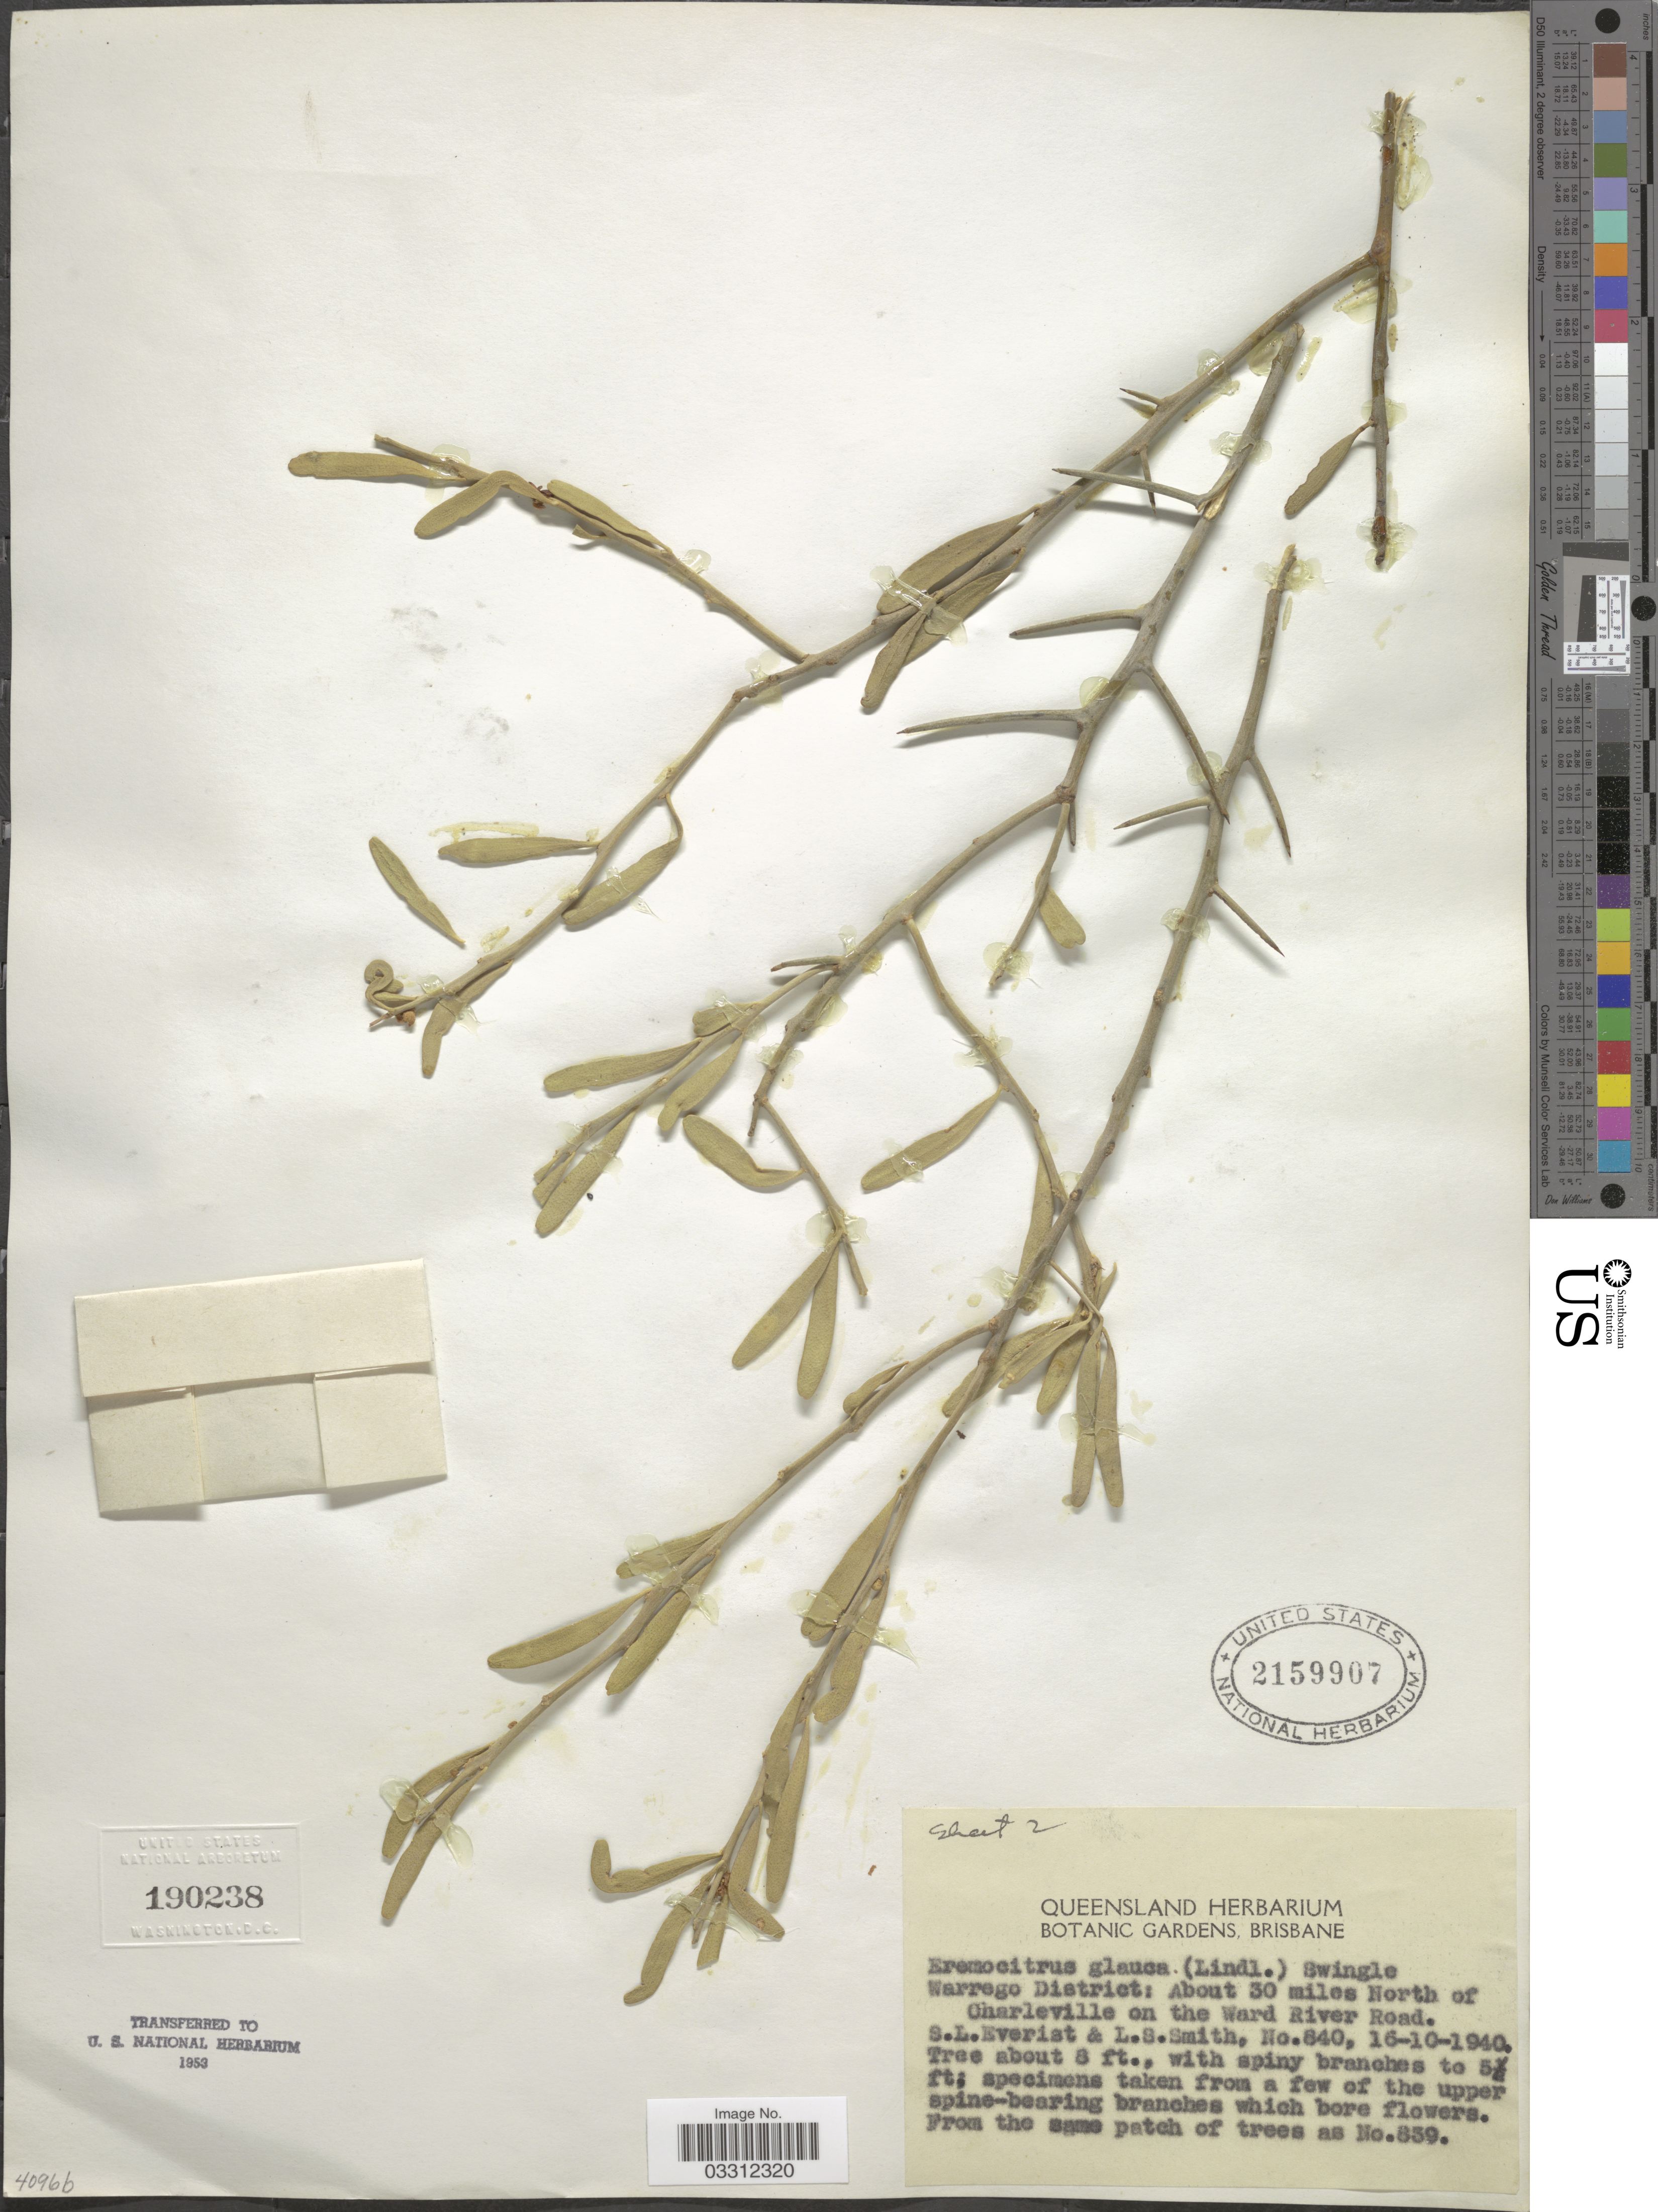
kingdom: Plantae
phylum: Tracheophyta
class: Magnoliopsida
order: Sapindales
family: Rutaceae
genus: Citrus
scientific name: Citrus glauca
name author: (Lindl.) Burkill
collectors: S. Everist & L. Smith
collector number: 840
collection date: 1940-10-16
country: Australia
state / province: Queensland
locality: Warrego District: About 30 miles North of Charleville on the Ward River Road.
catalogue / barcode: US 2159907